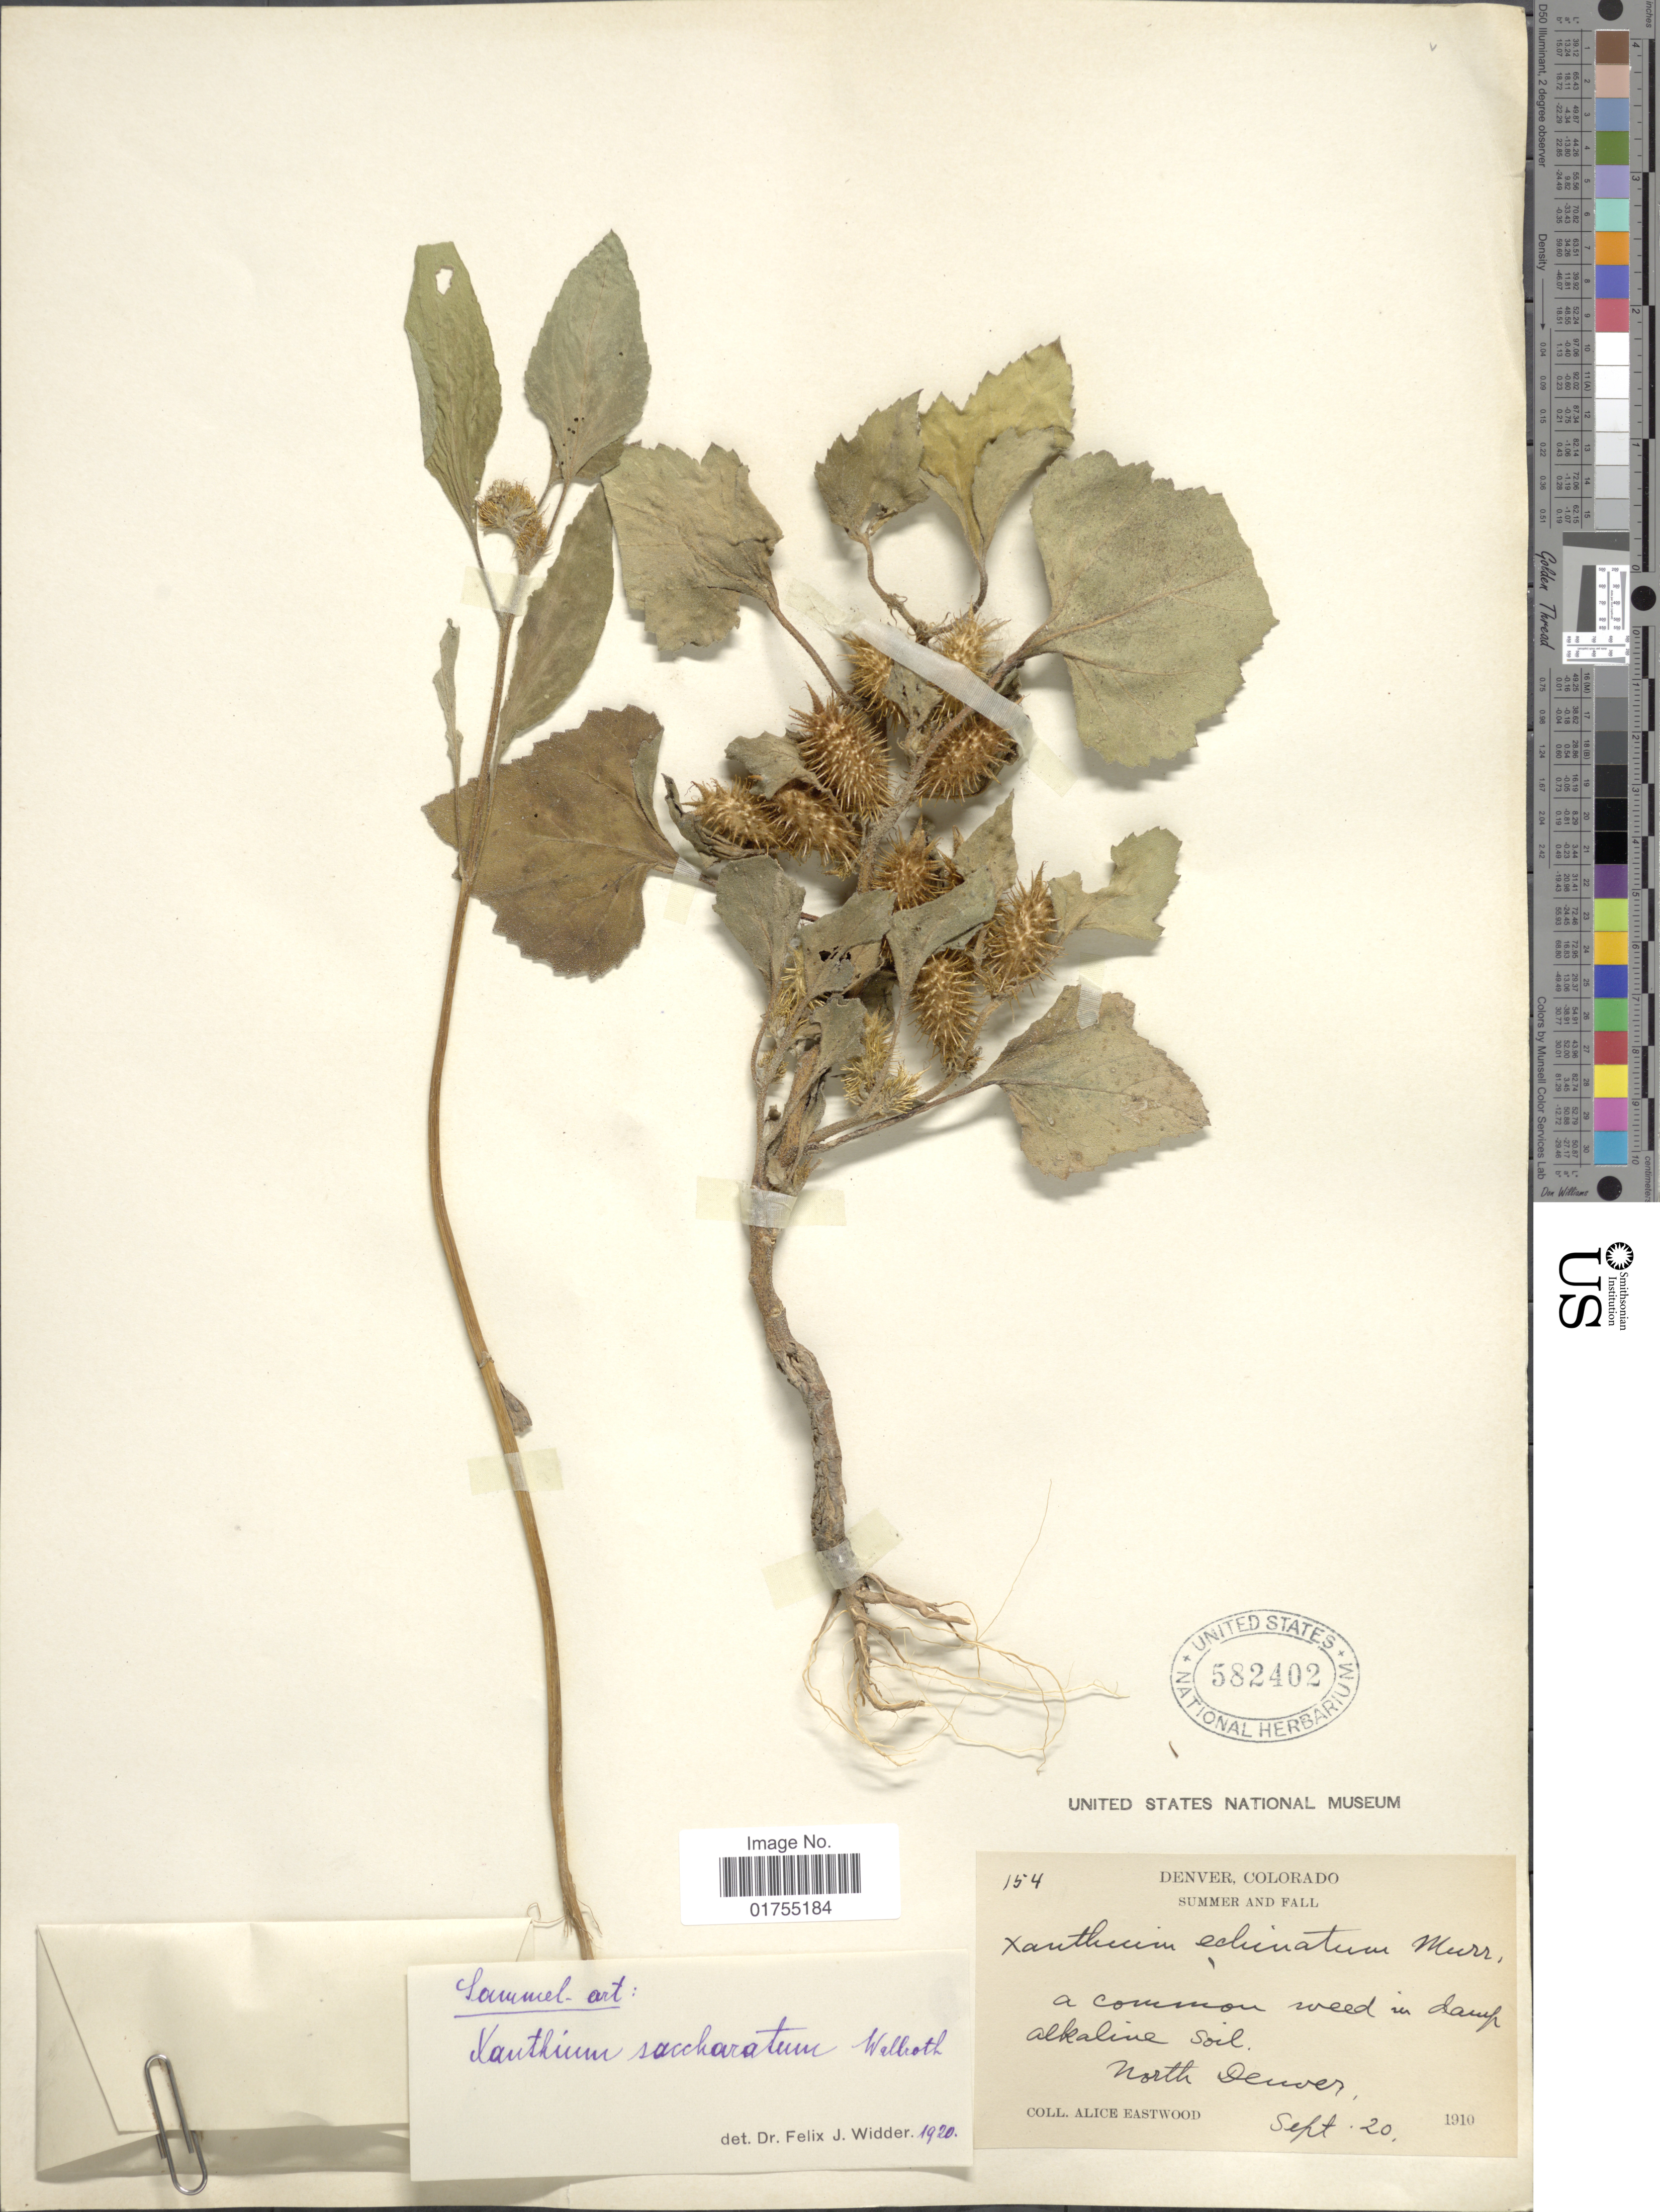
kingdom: Plantae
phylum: Tracheophyta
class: Magnoliopsida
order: Asterales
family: Asteraceae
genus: Xanthium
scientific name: Xanthium strumarium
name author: L.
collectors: A. Eastwood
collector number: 154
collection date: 1910-09-20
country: United States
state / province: Colorado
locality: North Denver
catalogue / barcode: US 582402